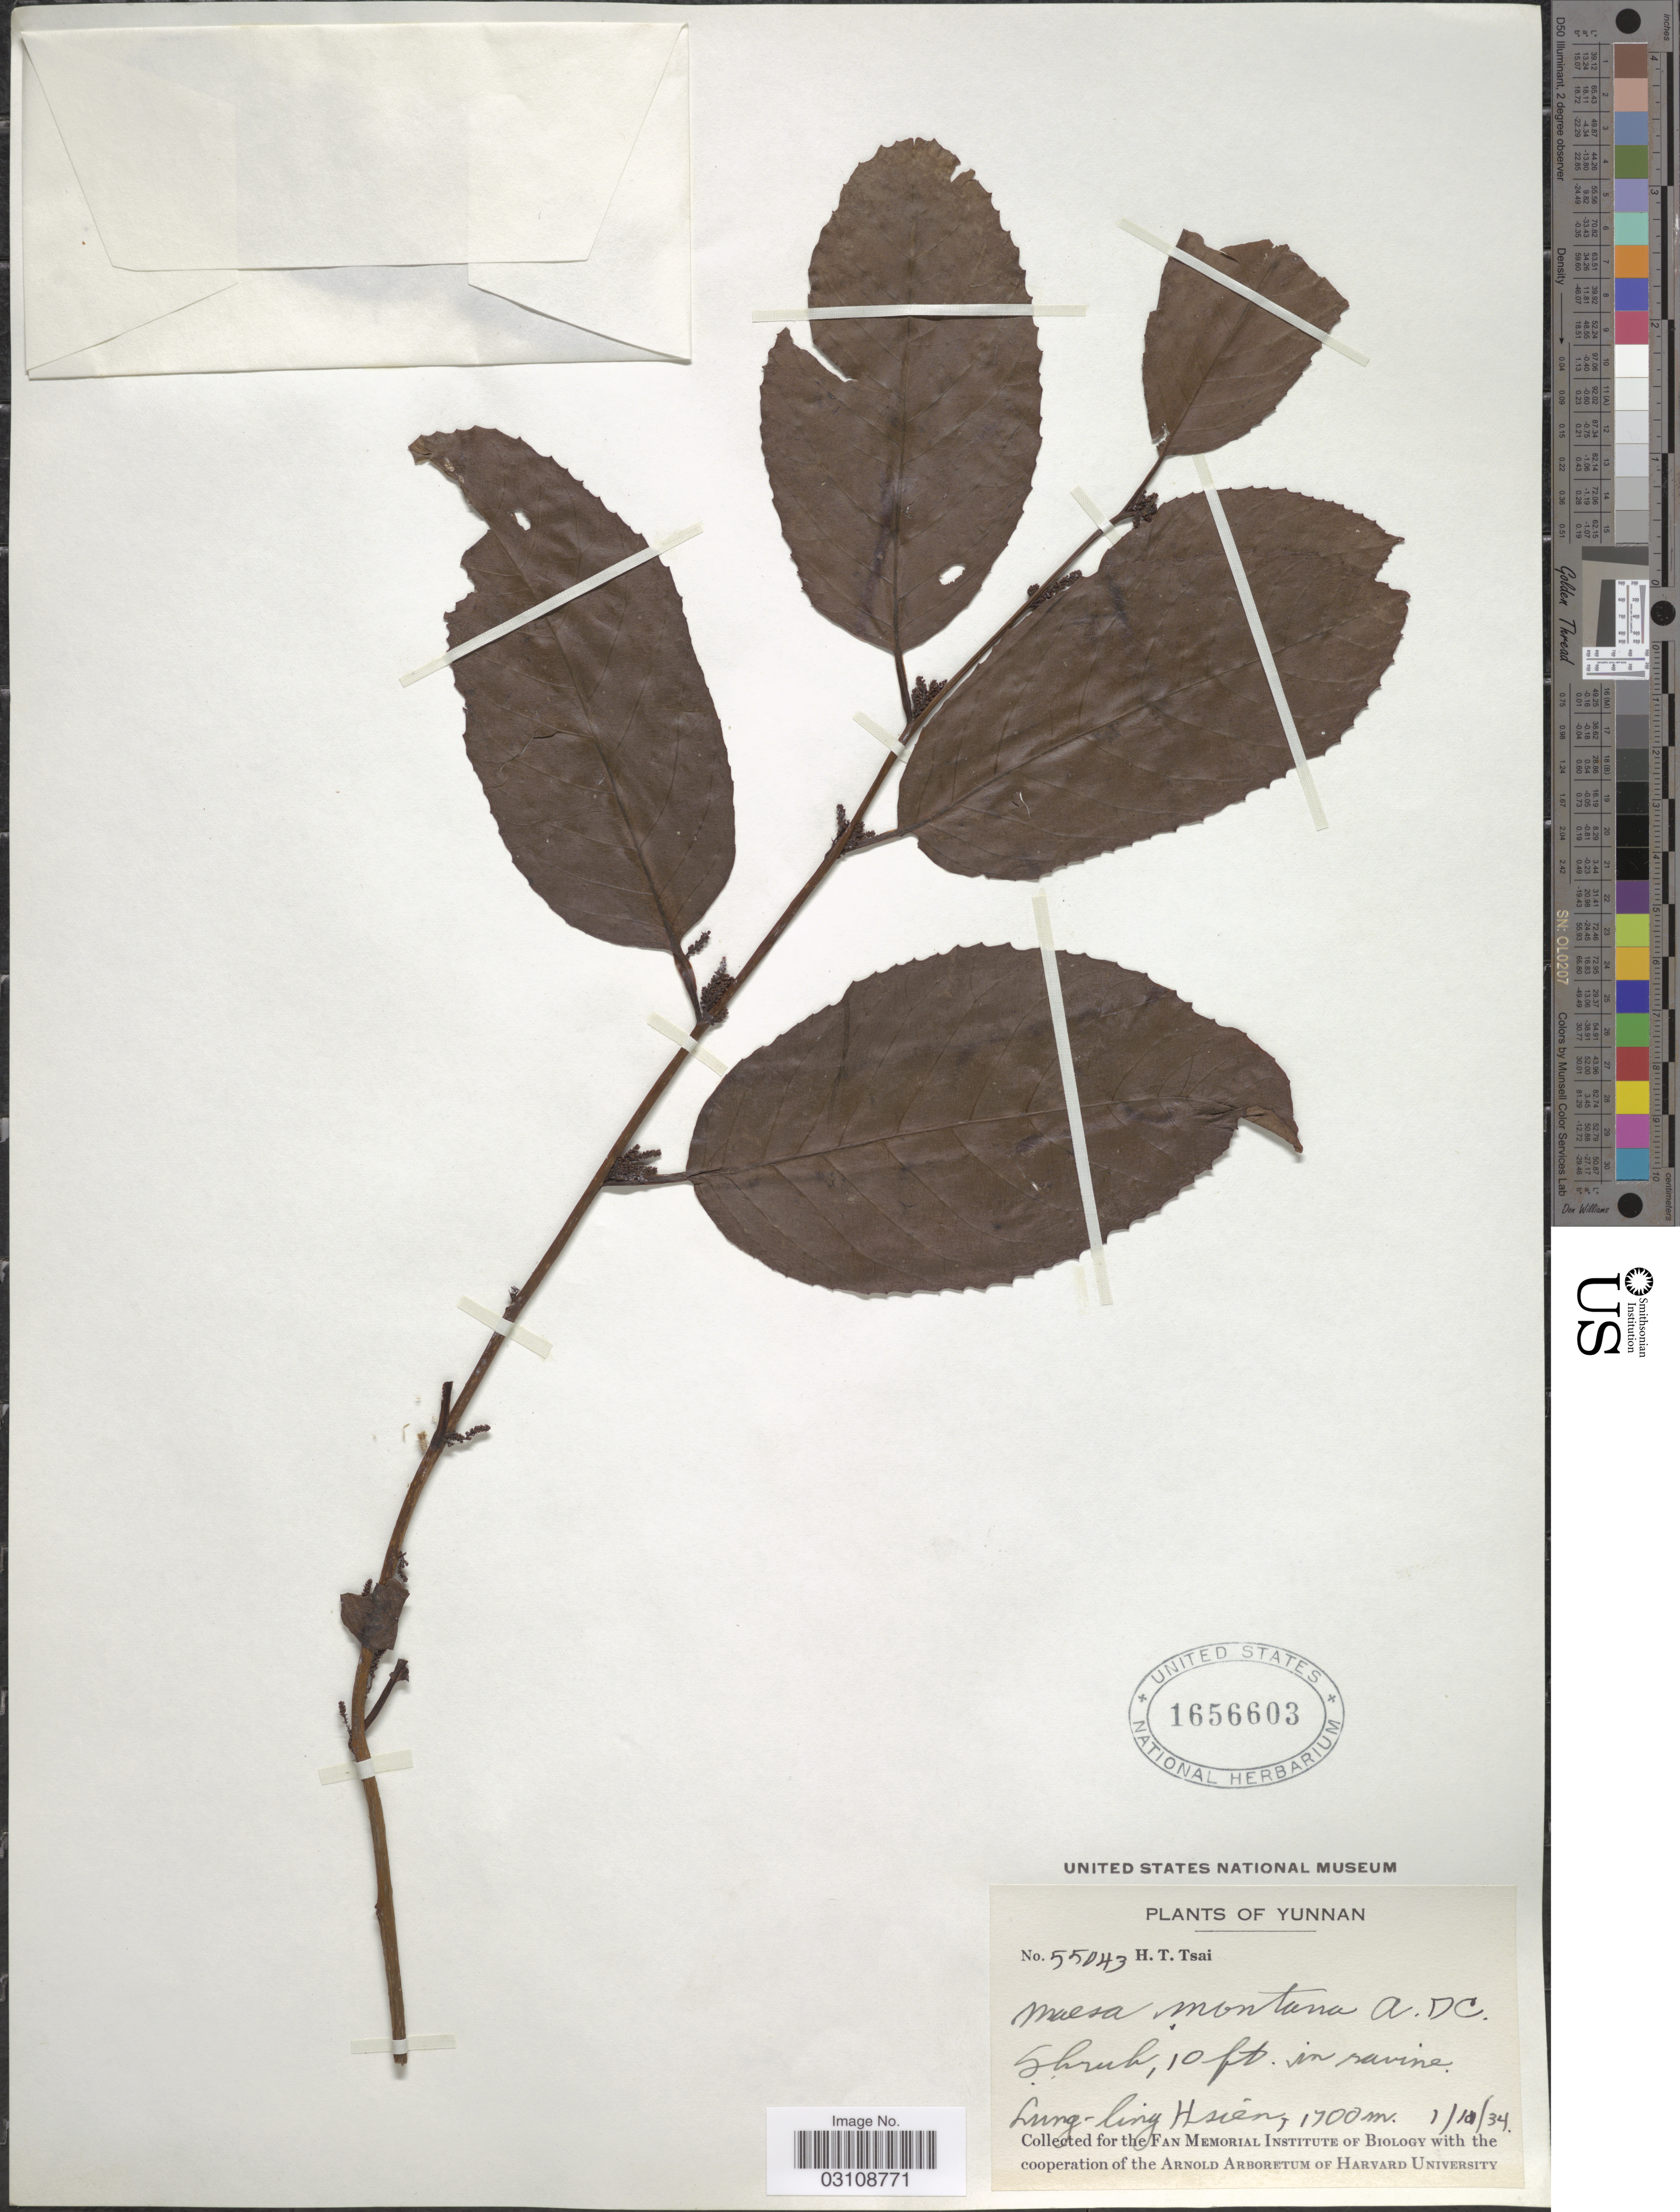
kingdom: Plantae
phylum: Tracheophyta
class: Magnoliopsida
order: Ericales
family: Primulaceae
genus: Maesa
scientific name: Maesa montana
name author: A. DC.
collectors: H. Tsai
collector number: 55043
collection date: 1934-11-01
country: China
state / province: Yunnan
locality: Lung-ling Hsien.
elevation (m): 1700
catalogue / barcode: US 1656603